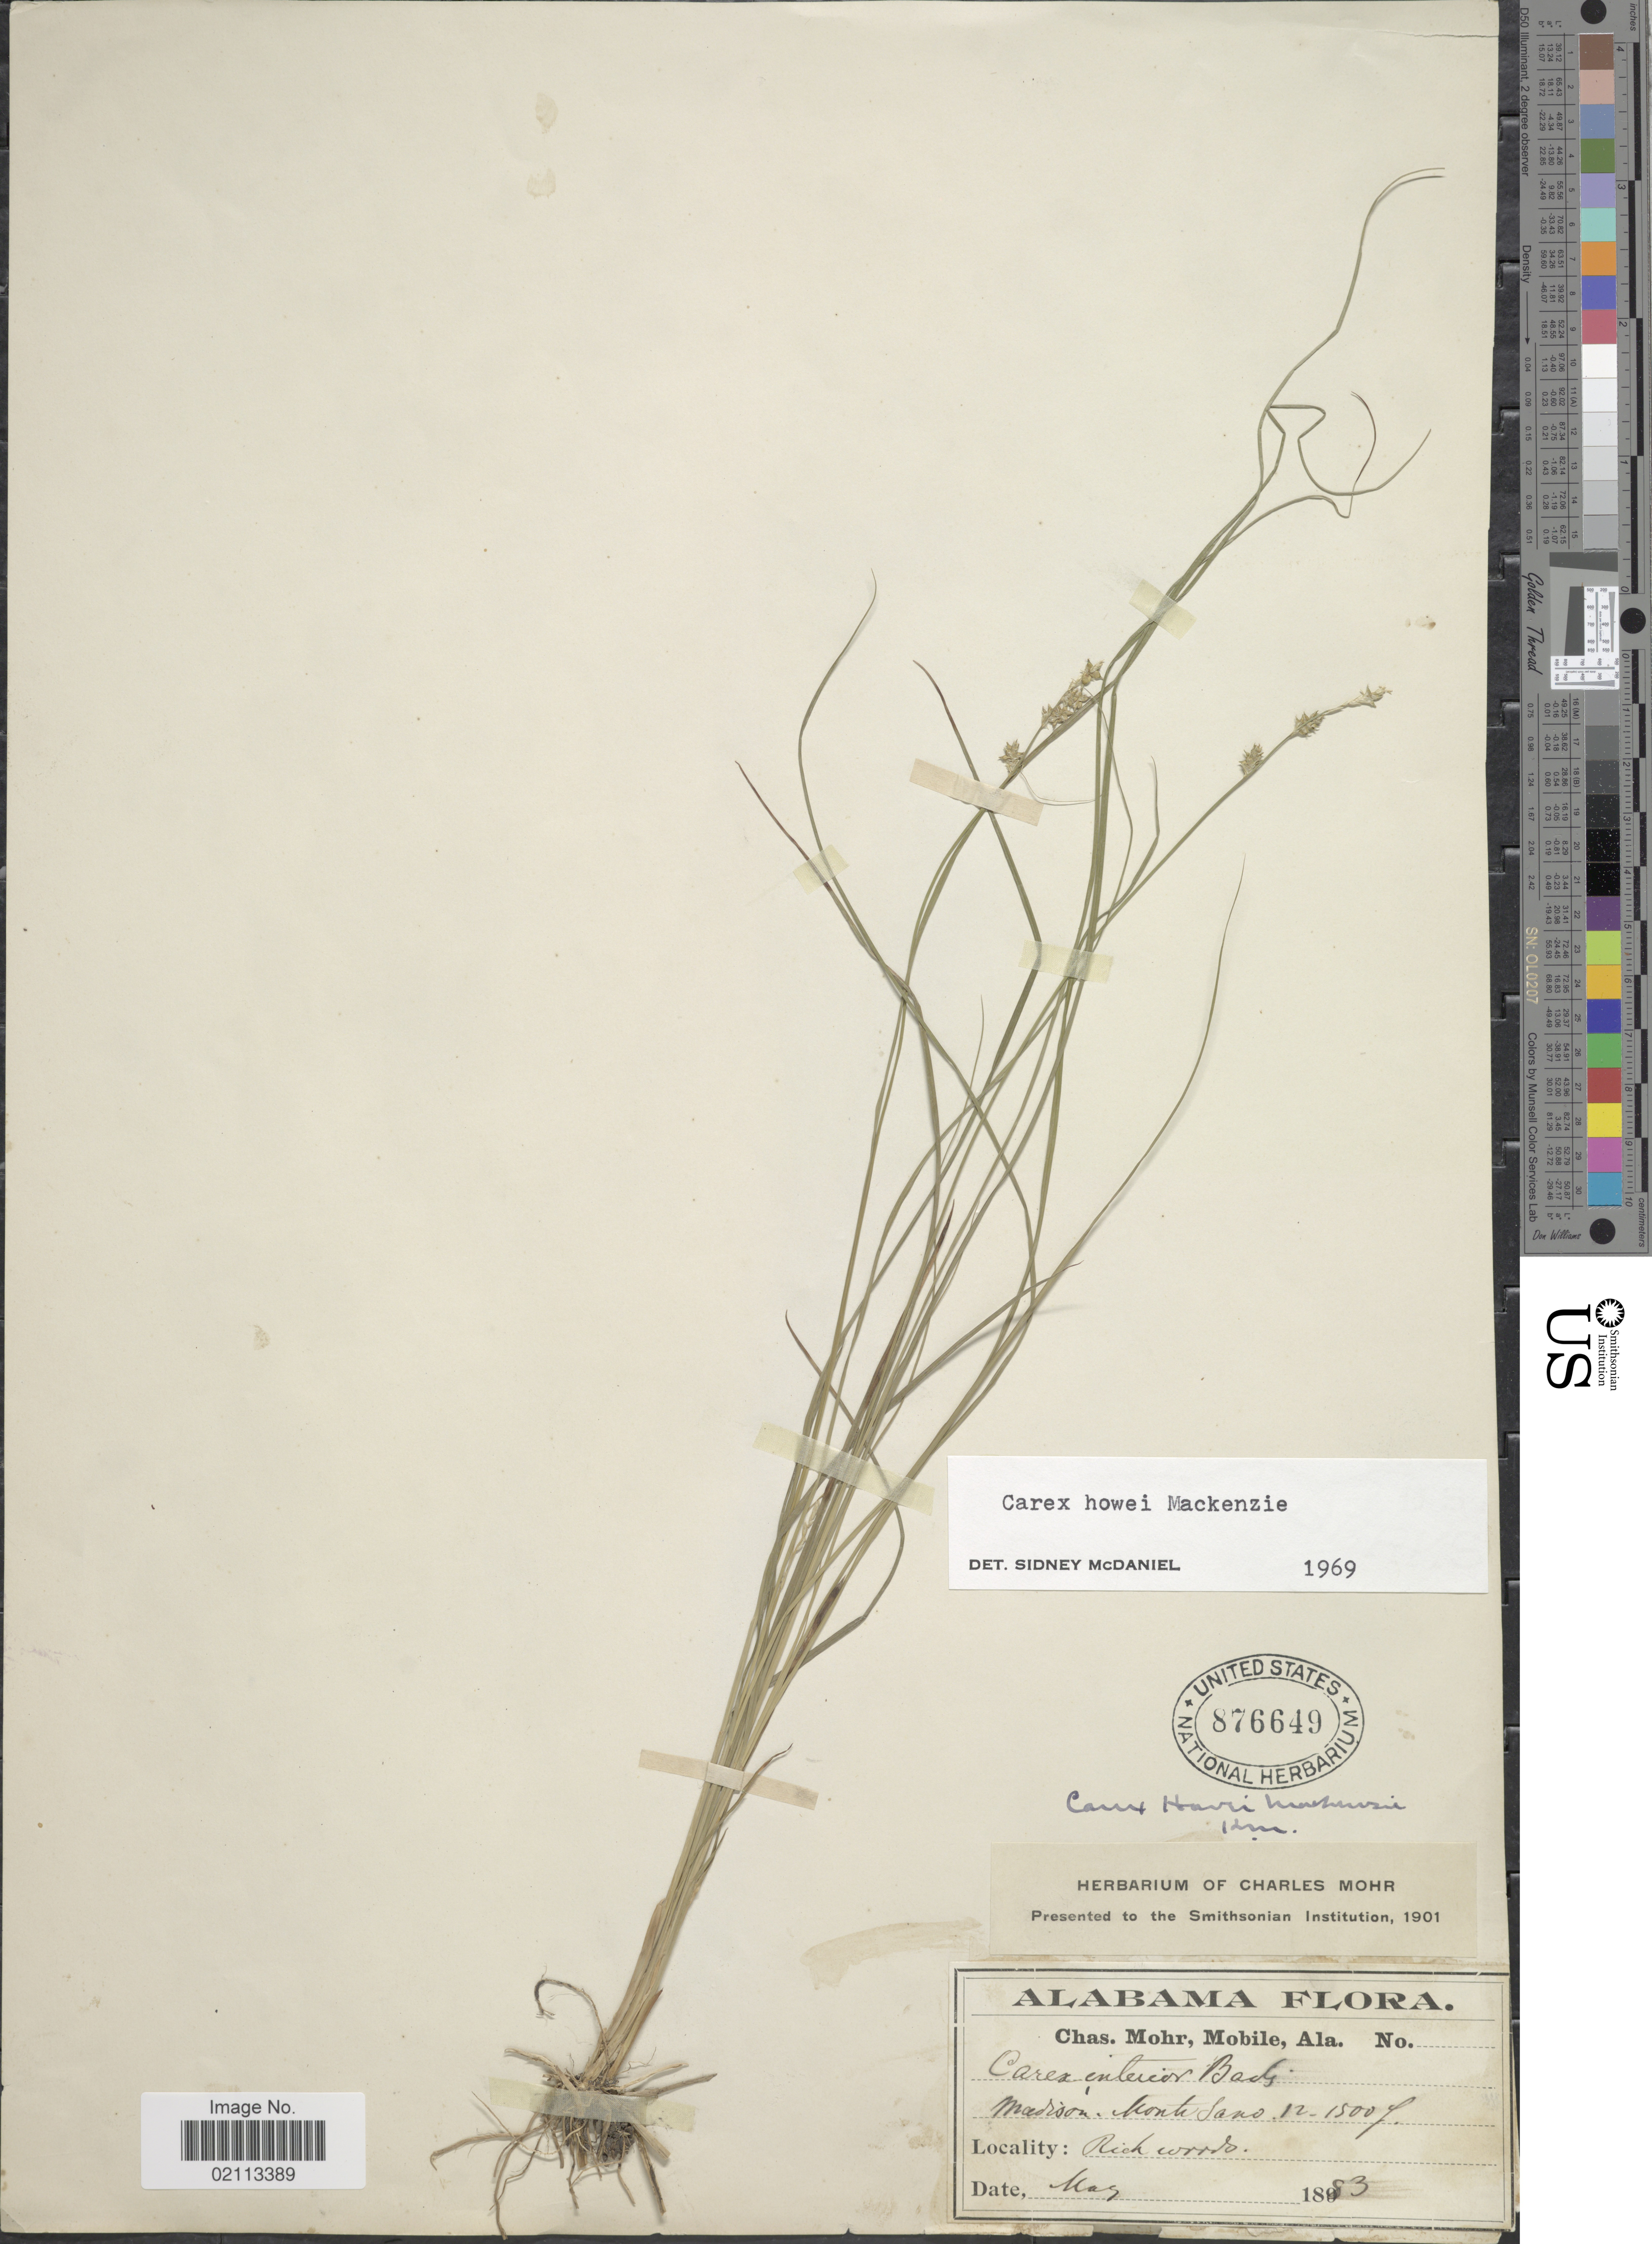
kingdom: Plantae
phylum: Tracheophyta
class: Liliopsida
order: Poales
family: Cyperaceae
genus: Carex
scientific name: Carex howei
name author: Mack.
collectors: C. T. Mohr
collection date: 1883-05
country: United States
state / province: Alabama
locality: Madison, Mount Sano, Rich woods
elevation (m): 366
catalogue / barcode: US 876649